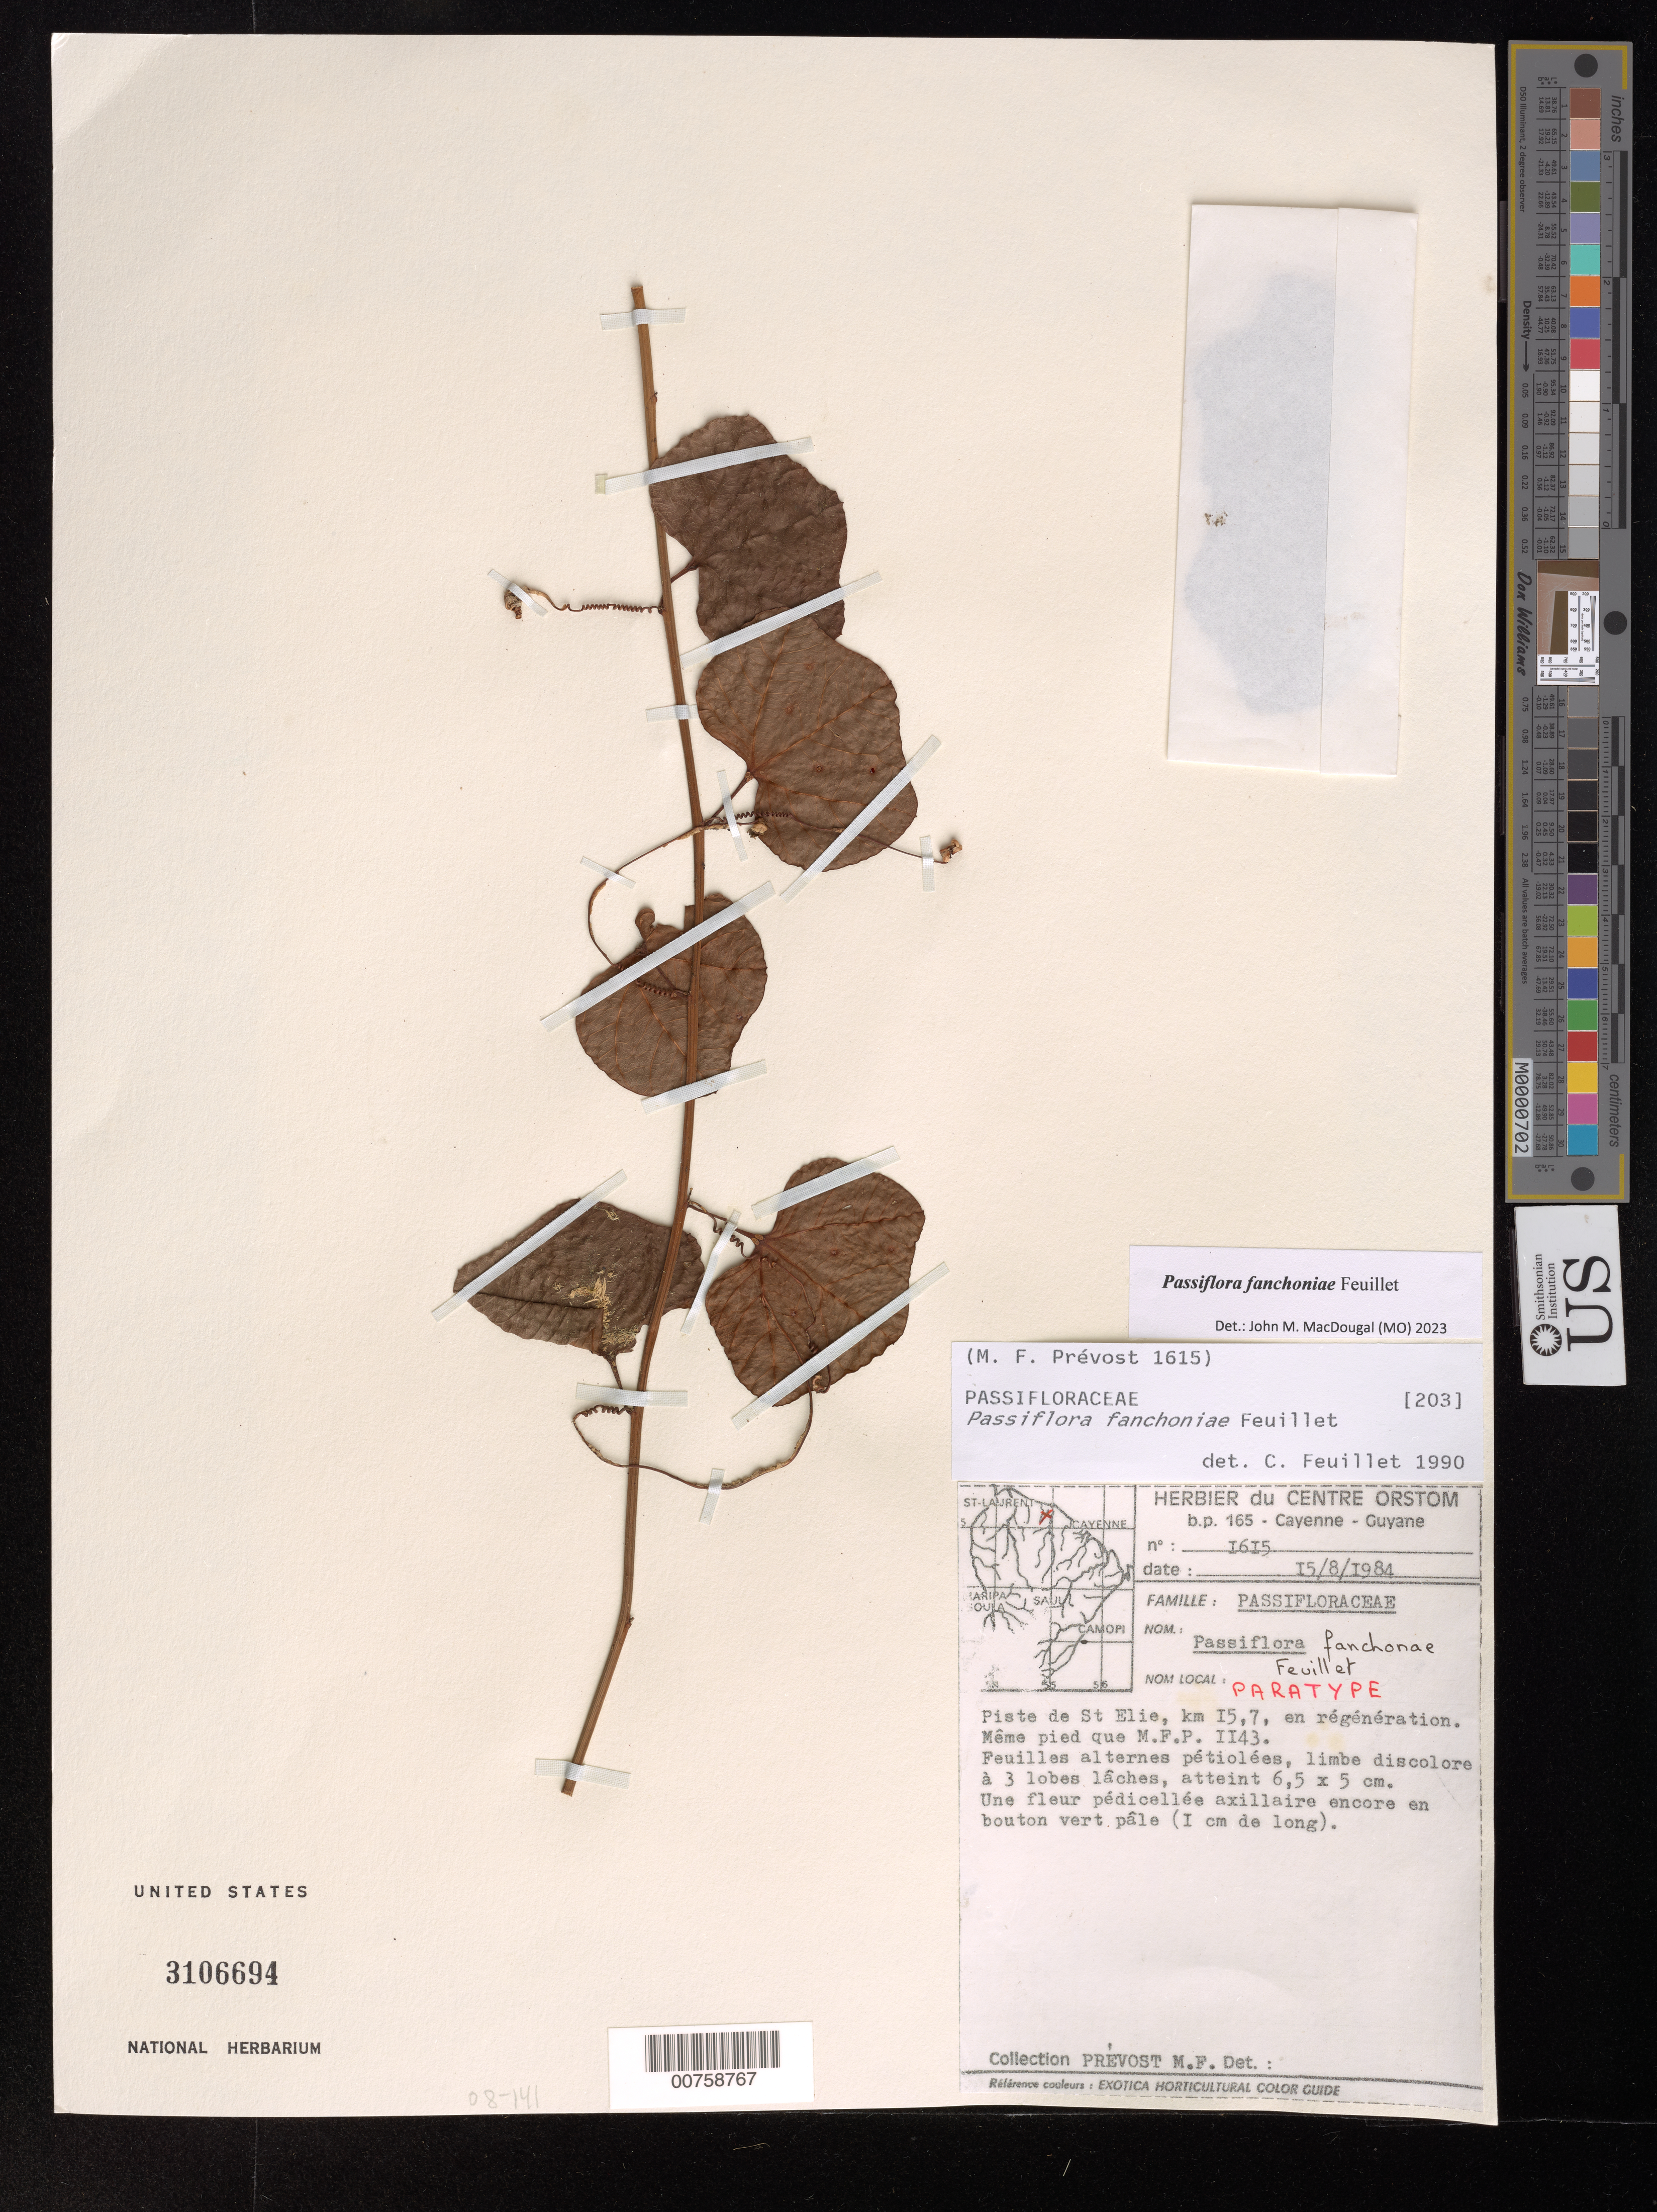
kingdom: Plantae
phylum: Tracheophyta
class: Magnoliopsida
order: Malpighiales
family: Passifloraceae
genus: Passiflora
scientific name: Passiflora fanchonae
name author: Feuillet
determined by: Feuillet, C.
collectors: M.-F. Prévost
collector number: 1615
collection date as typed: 15-Aug-84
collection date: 1984-08-15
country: French Guiana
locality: Piste de Saint-Elie - Piste de Saint-Elie, km 15.7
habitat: Regeneration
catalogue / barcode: US 3106694